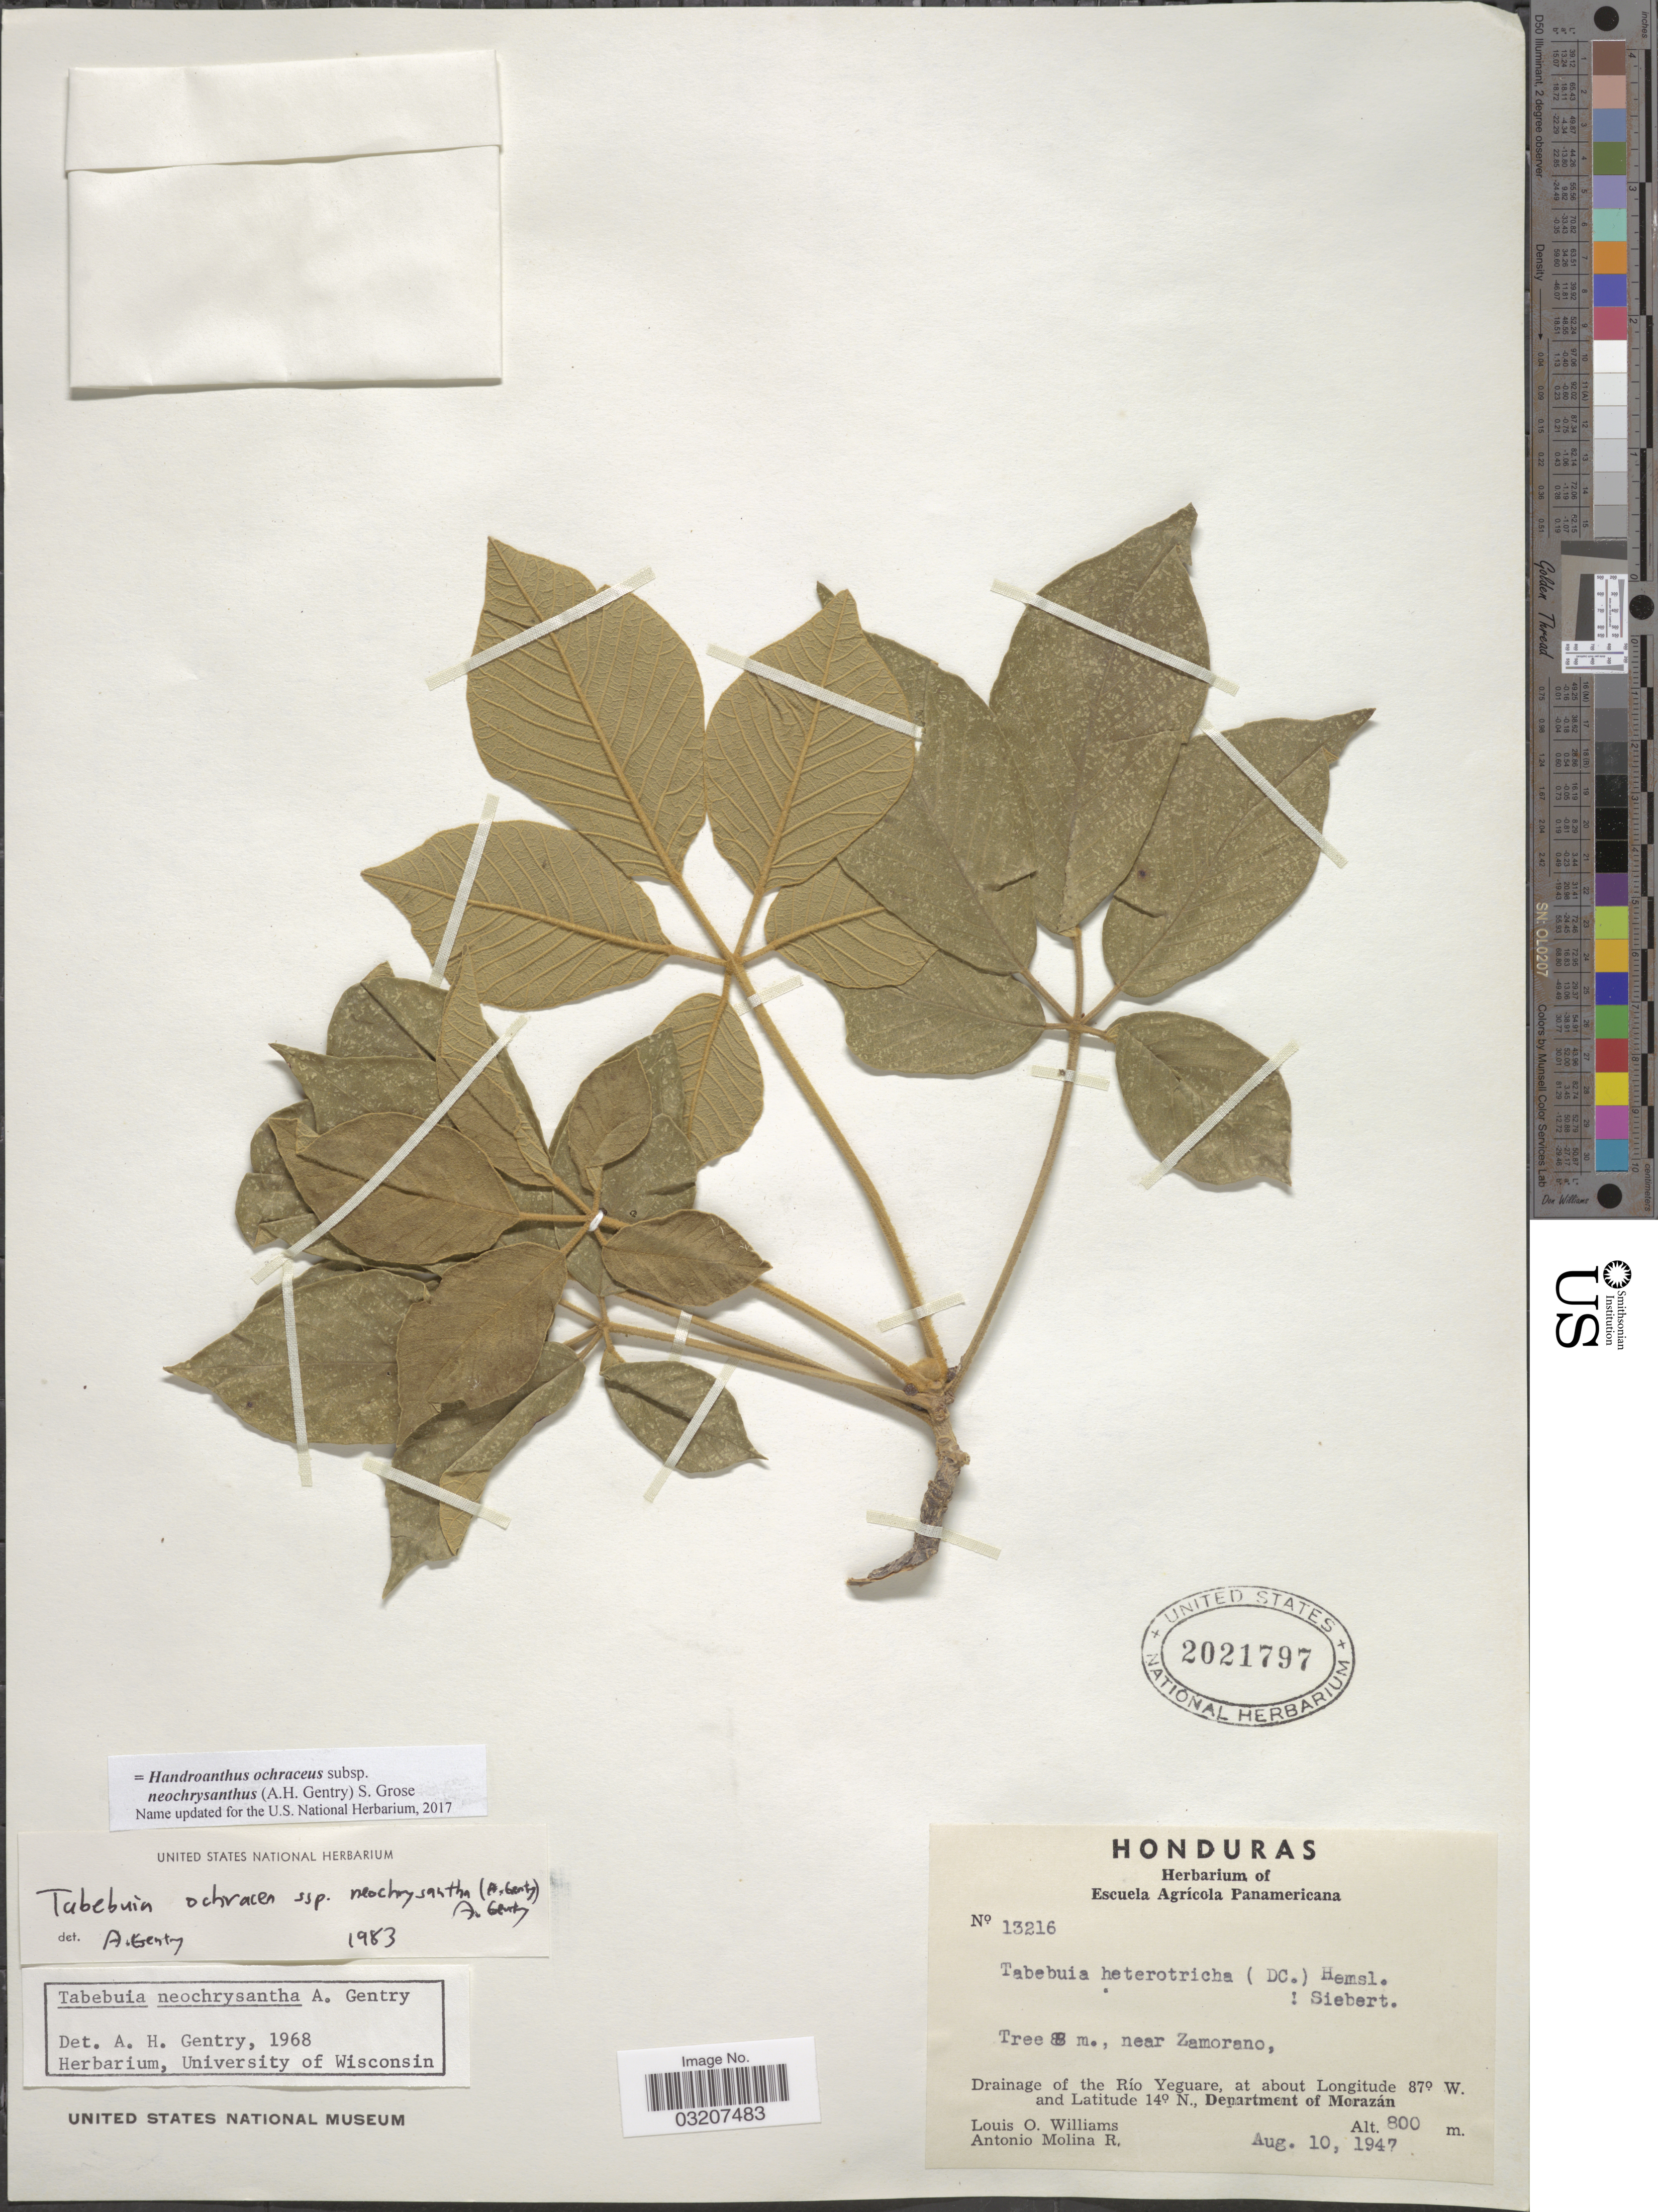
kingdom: Plantae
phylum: Tracheophyta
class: Magnoliopsida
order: Lamiales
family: Bignoniaceae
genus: Handroanthus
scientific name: Handroanthus ochraceus subsp. neochrysanthus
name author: (A.H. Gentry) S.O. Grose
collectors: L. O. Williams & A. Molina R.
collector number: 13216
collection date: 1947-08-10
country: Honduras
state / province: Fco. Morazán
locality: Near Zamorano. Drainage of the Río Yeguare, Department of Morazán.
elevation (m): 800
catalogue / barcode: US 2021797